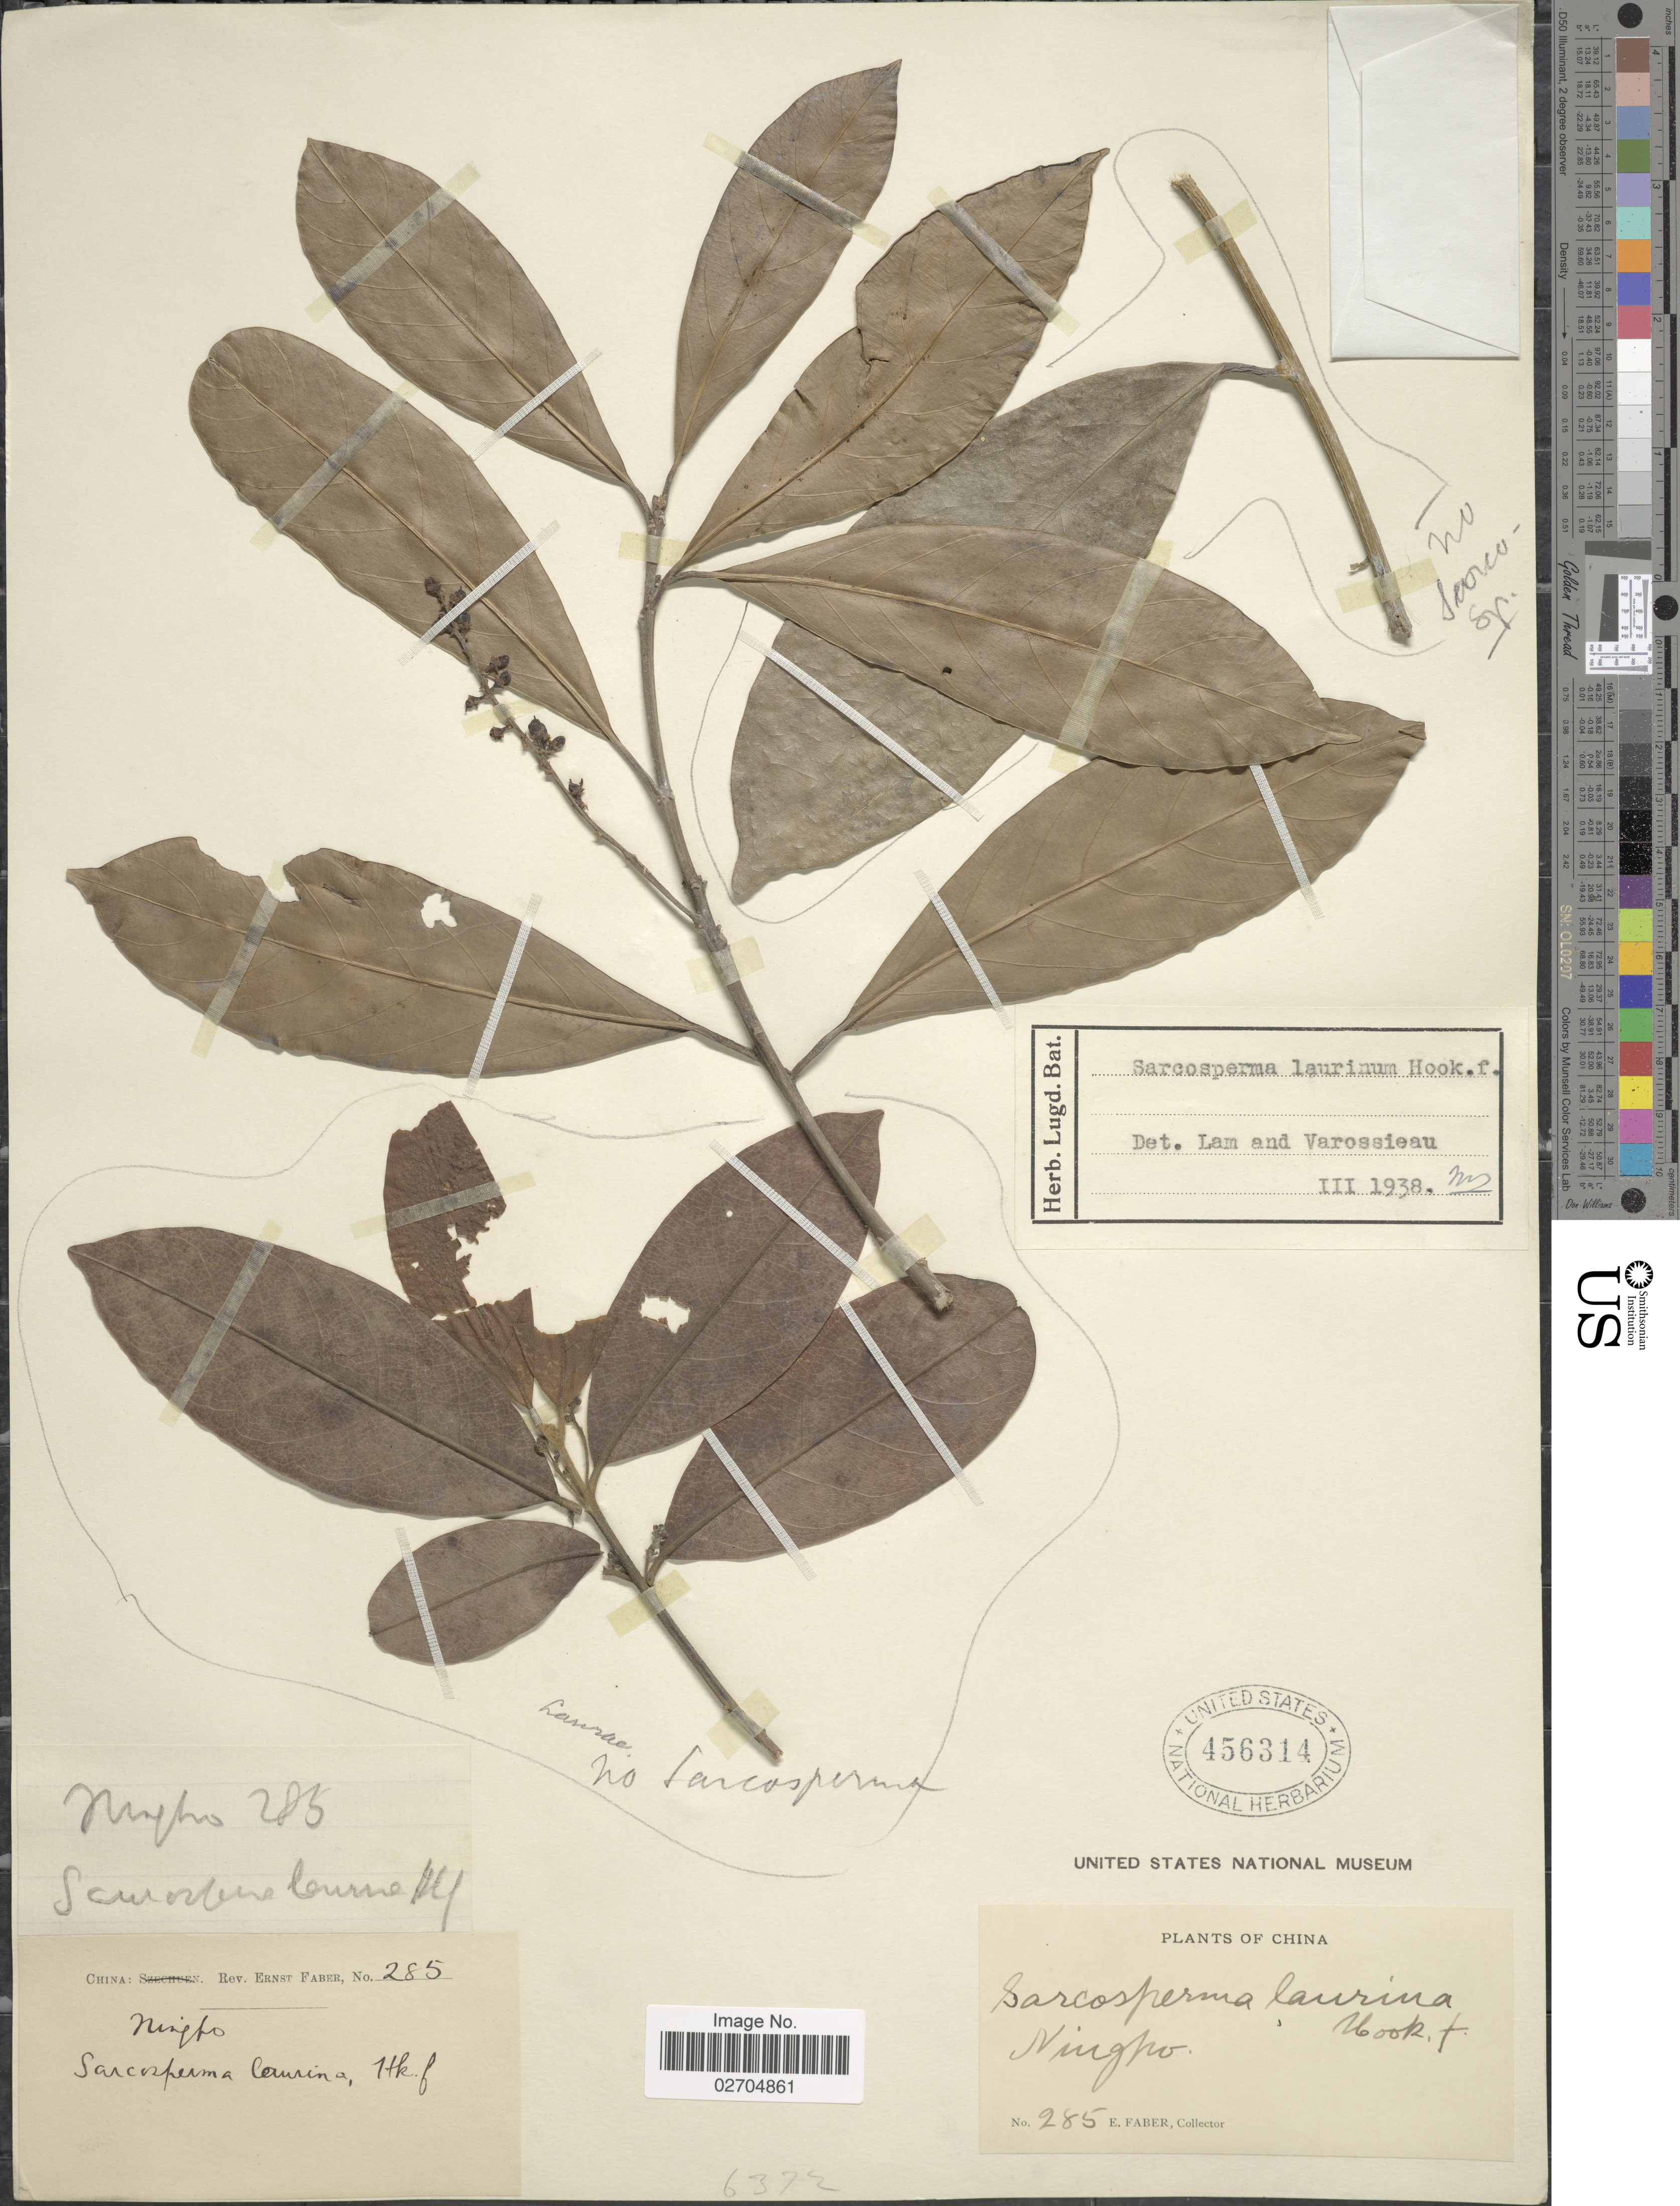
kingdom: Plantae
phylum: Tracheophyta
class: Magnoliopsida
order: Ericales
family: Sapotaceae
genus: Sarcosperma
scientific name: Sarcosperma laurinum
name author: (Benth.) Hook. f.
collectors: E. Faber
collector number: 285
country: China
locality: Ningpo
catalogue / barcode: US 456314